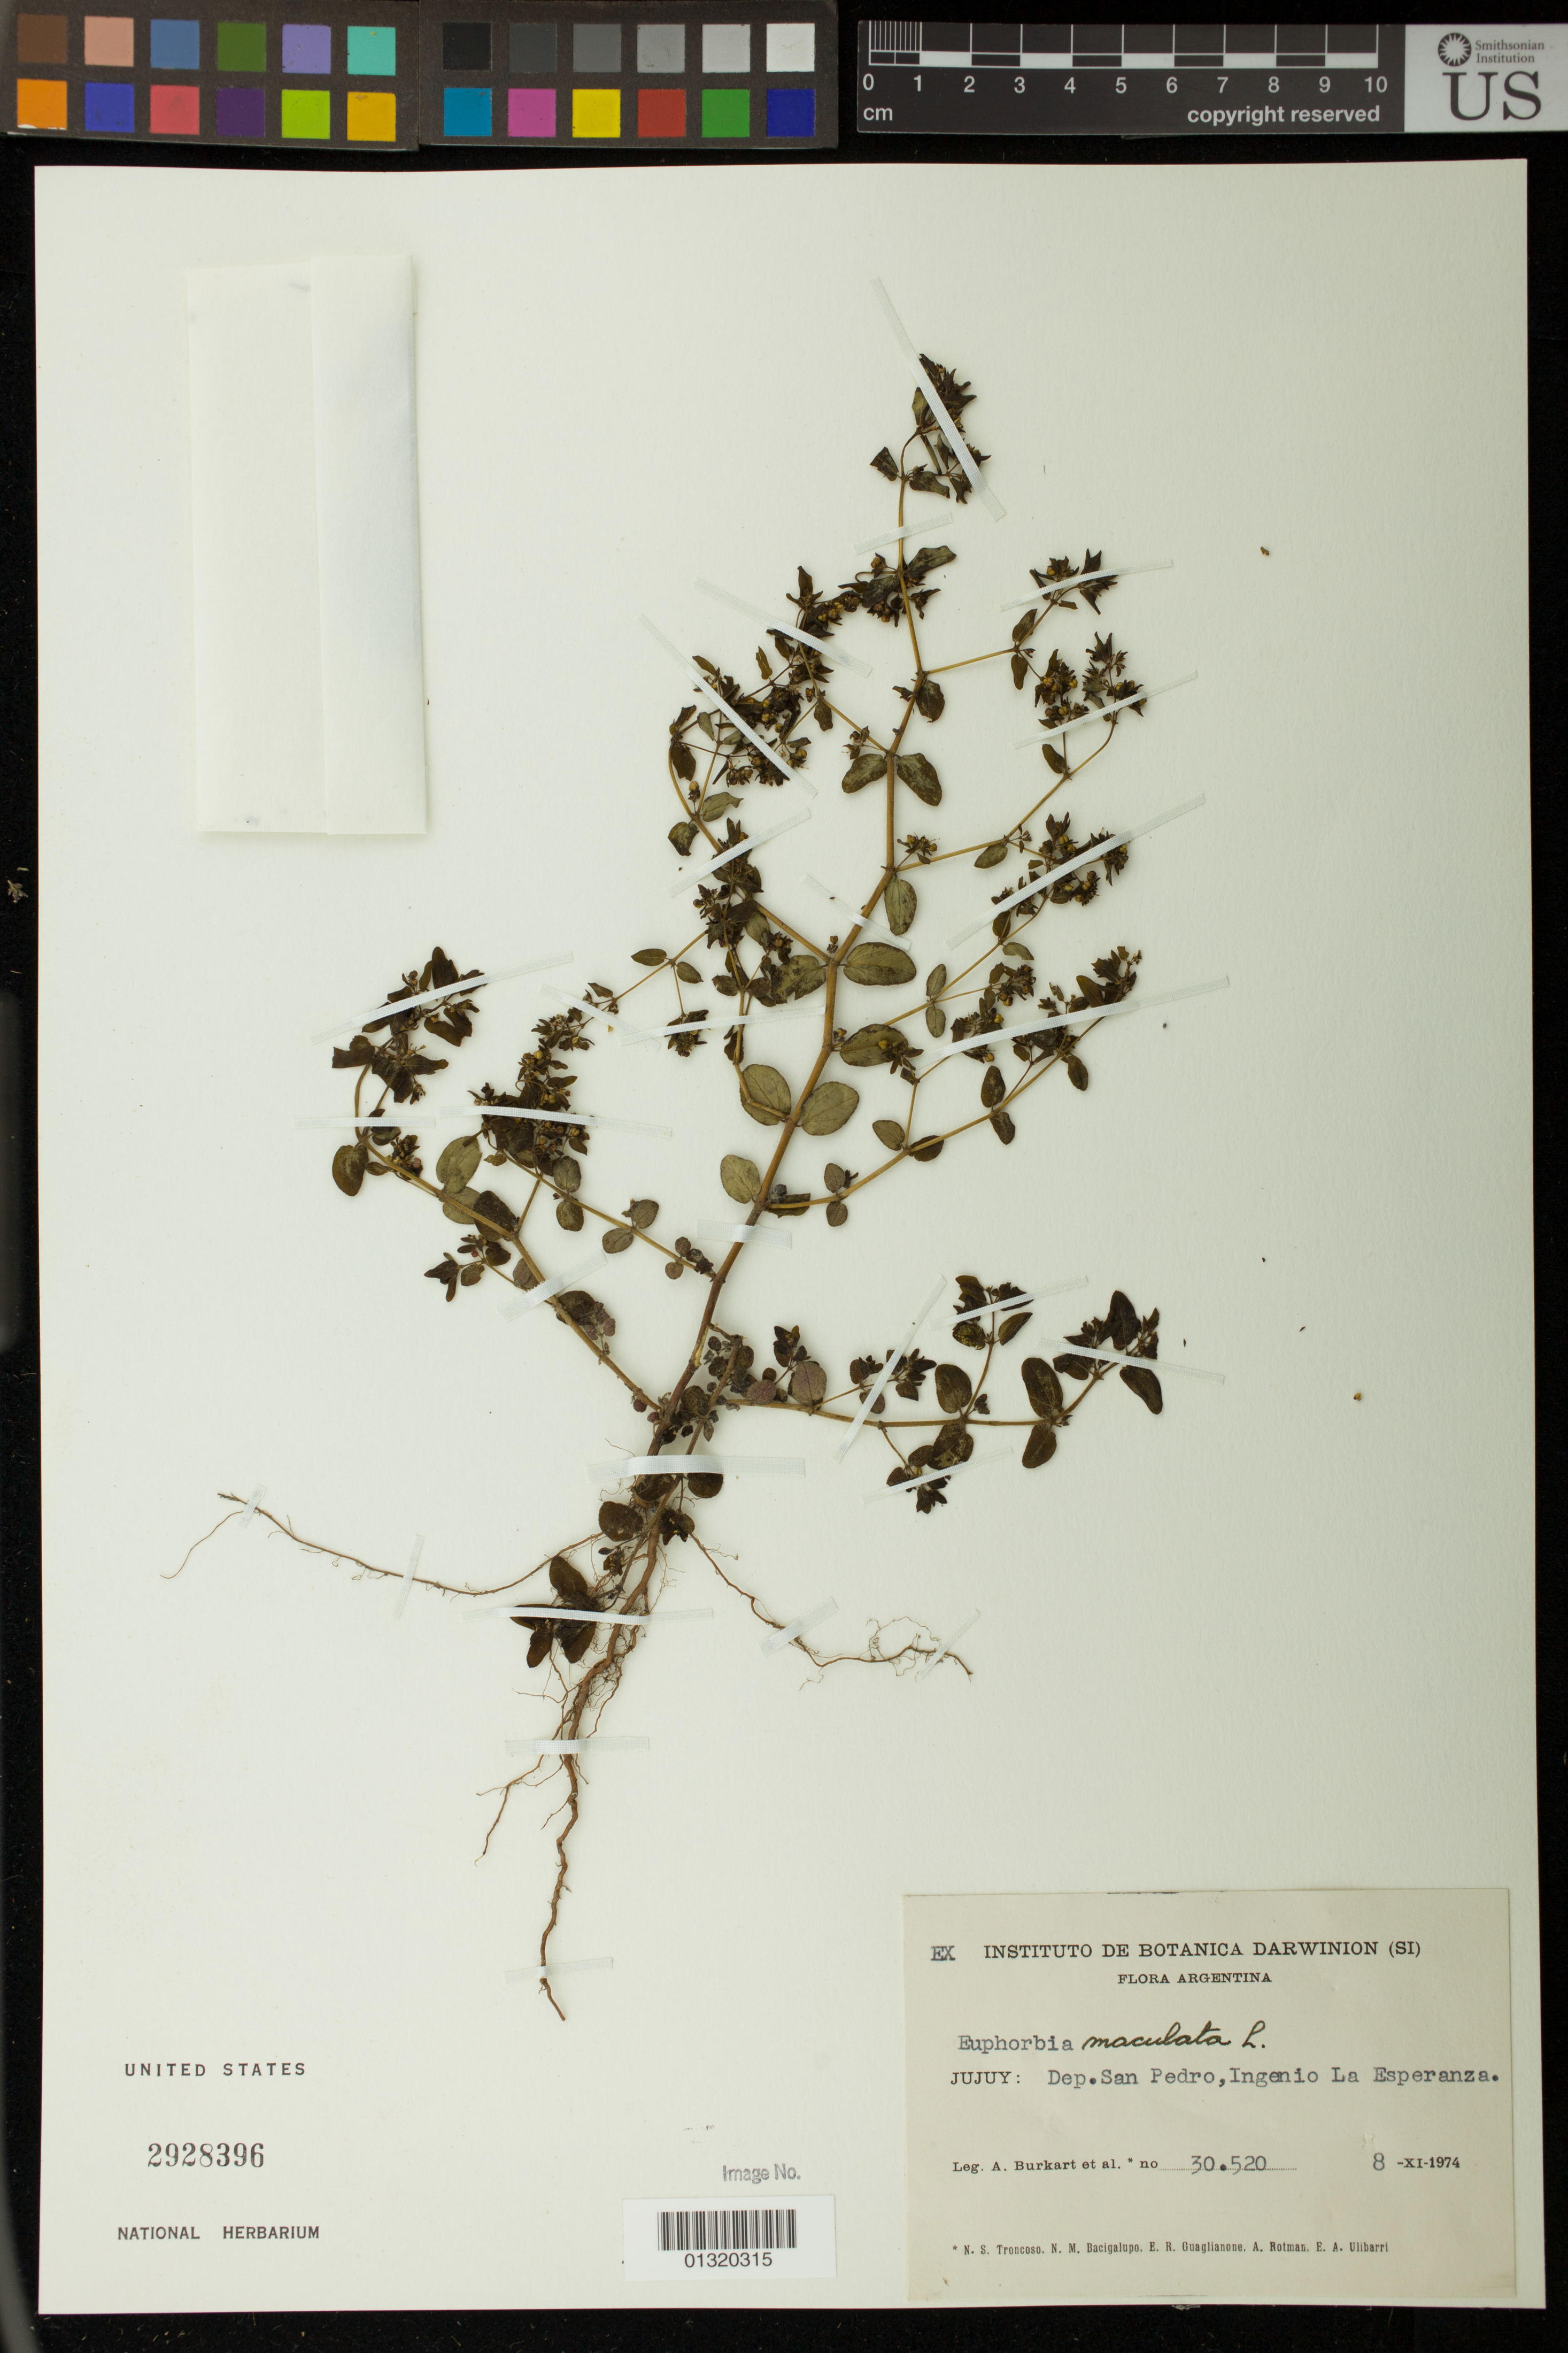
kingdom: Plantae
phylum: Tracheophyta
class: Magnoliopsida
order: Malpighiales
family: Euphorbiaceae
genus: Euphorbia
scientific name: Euphorbia maculata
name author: L.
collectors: A. E. Burkart, N. S. Troncoso, N. M. Bacigalupo, E. R. Guaglianone, A. D. Rotman & E. A. Ulibarri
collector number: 30520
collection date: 1974-11-08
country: Argentina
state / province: Jujuy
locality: Dep. San Pedro, Ingenio La Esperanza.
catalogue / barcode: US 2928396